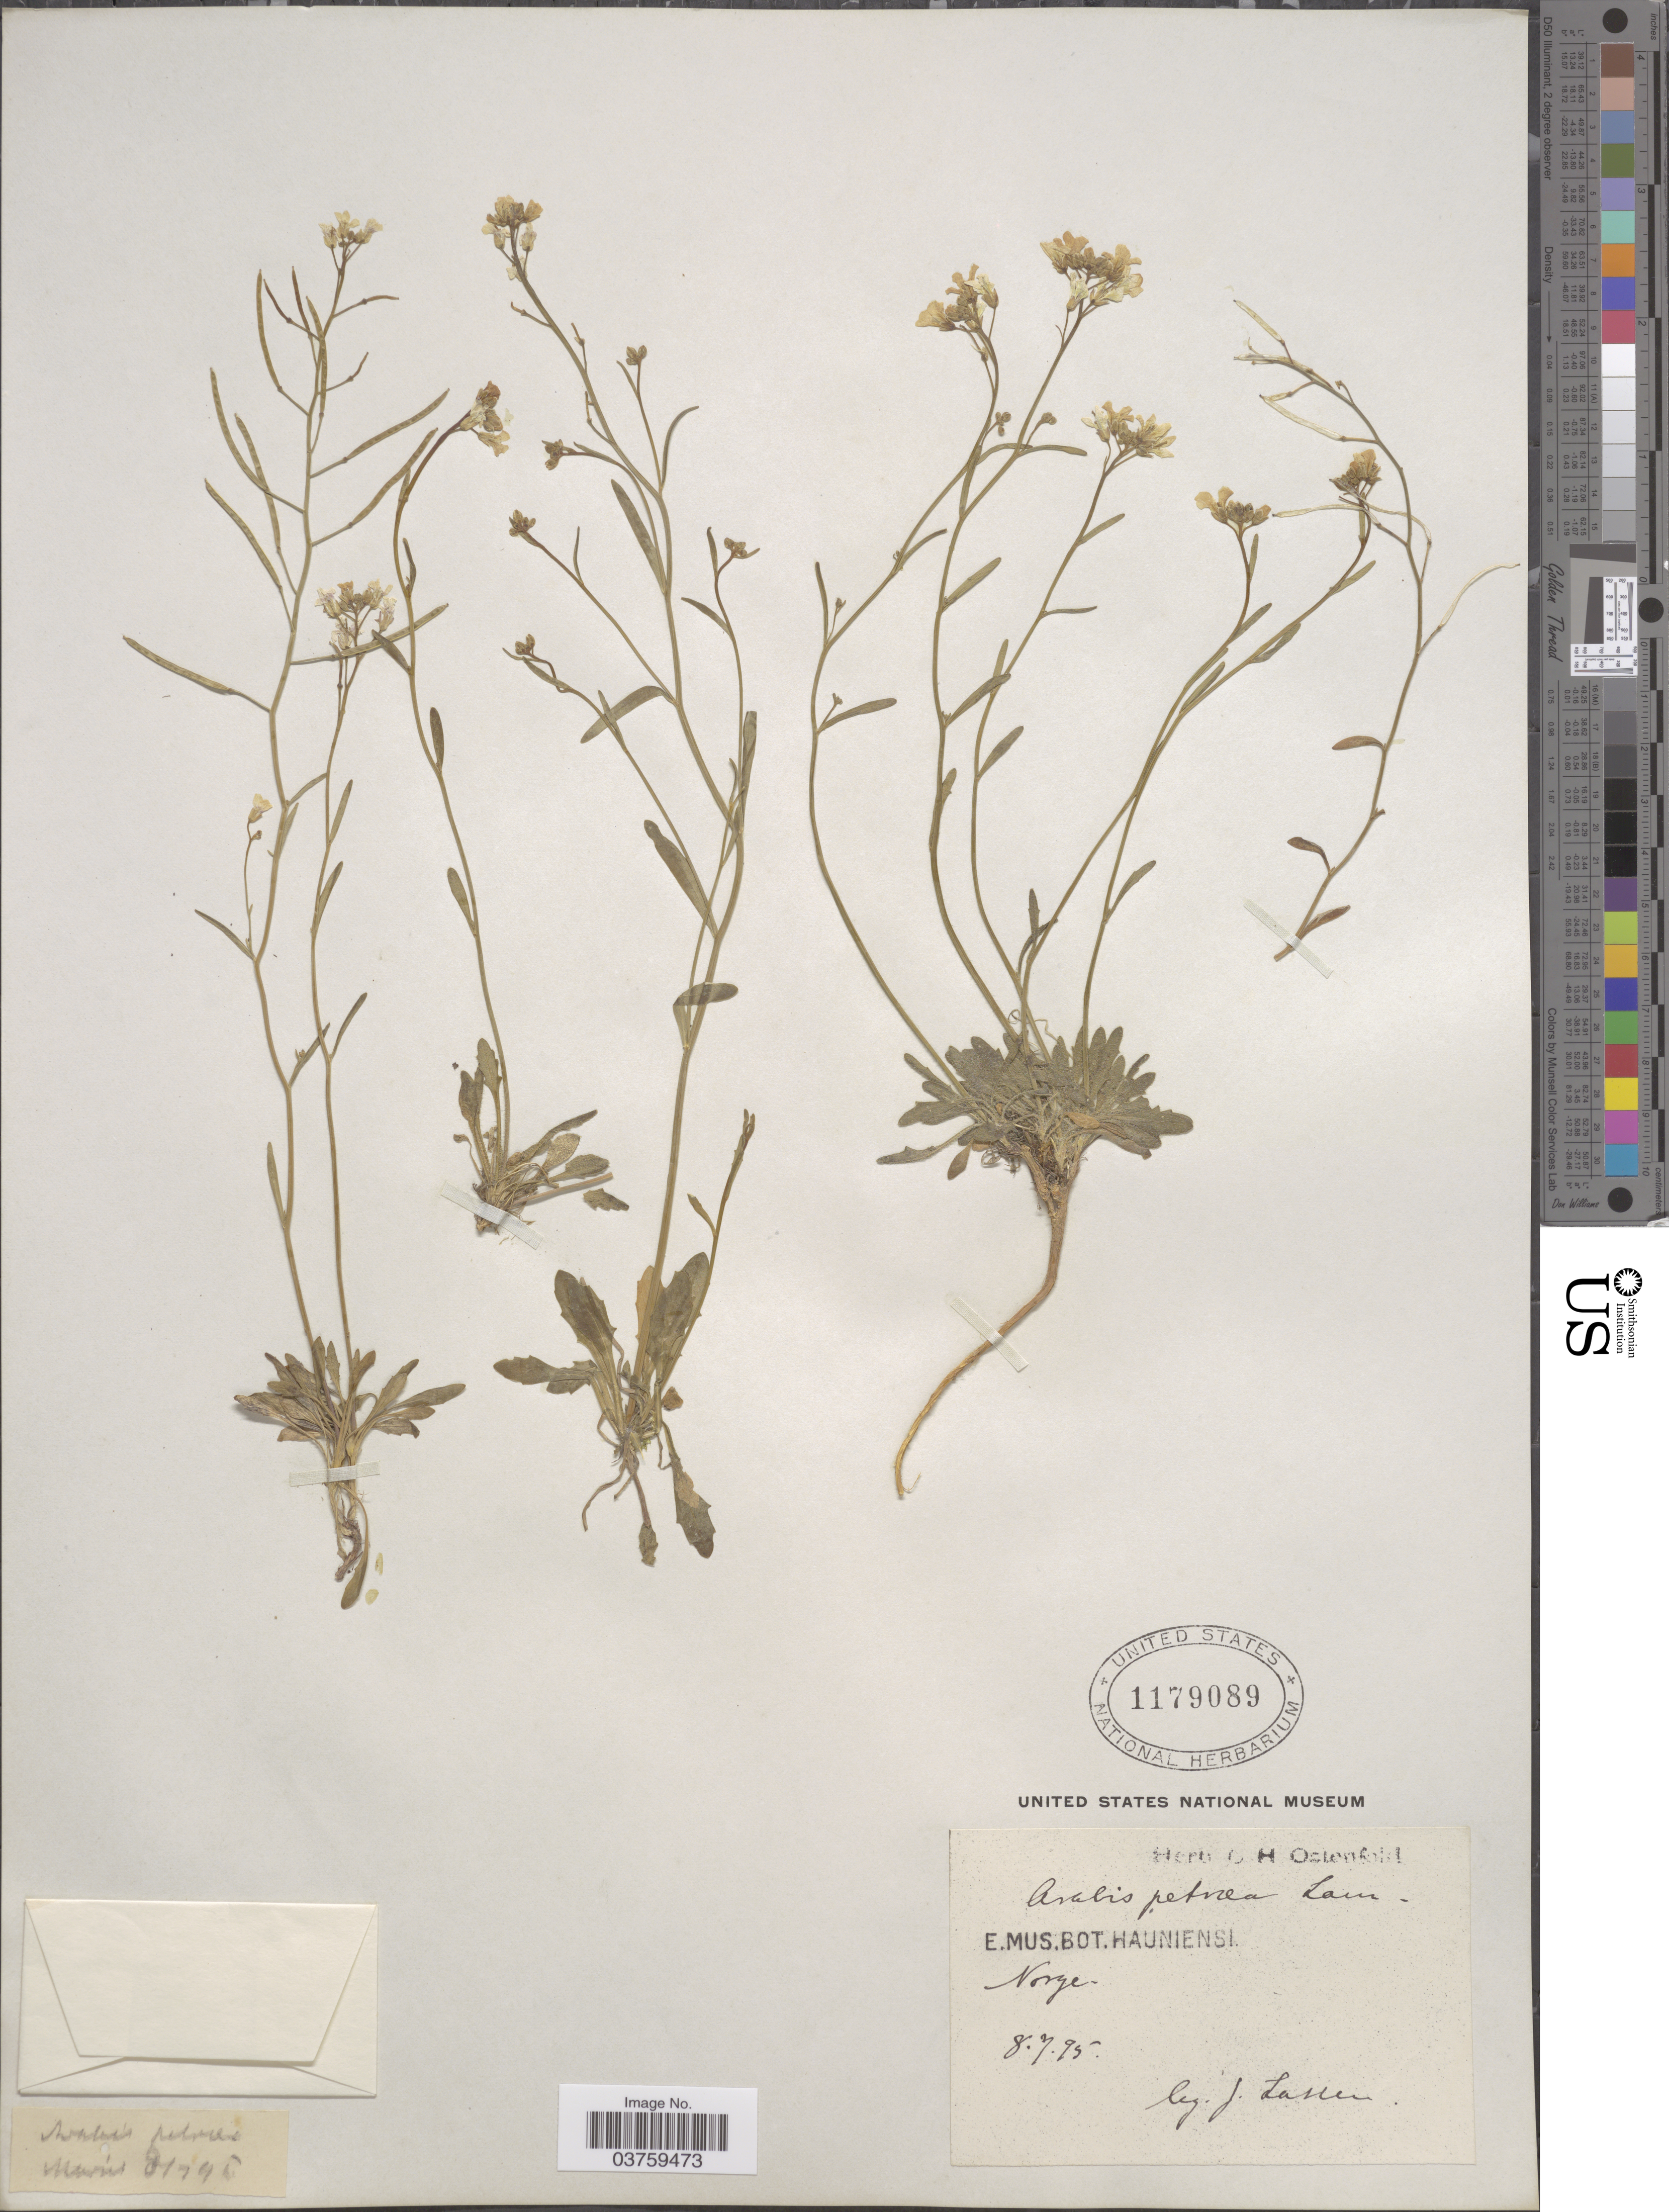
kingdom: Plantae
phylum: Tracheophyta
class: Magnoliopsida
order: Brassicales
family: Brassicaceae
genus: Arabis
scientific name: Arabis petraea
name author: (L.) Lam.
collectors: J. Lassen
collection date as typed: Transcribed d/m/y: 8/7/95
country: Norway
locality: Norge. !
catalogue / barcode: US 1179089